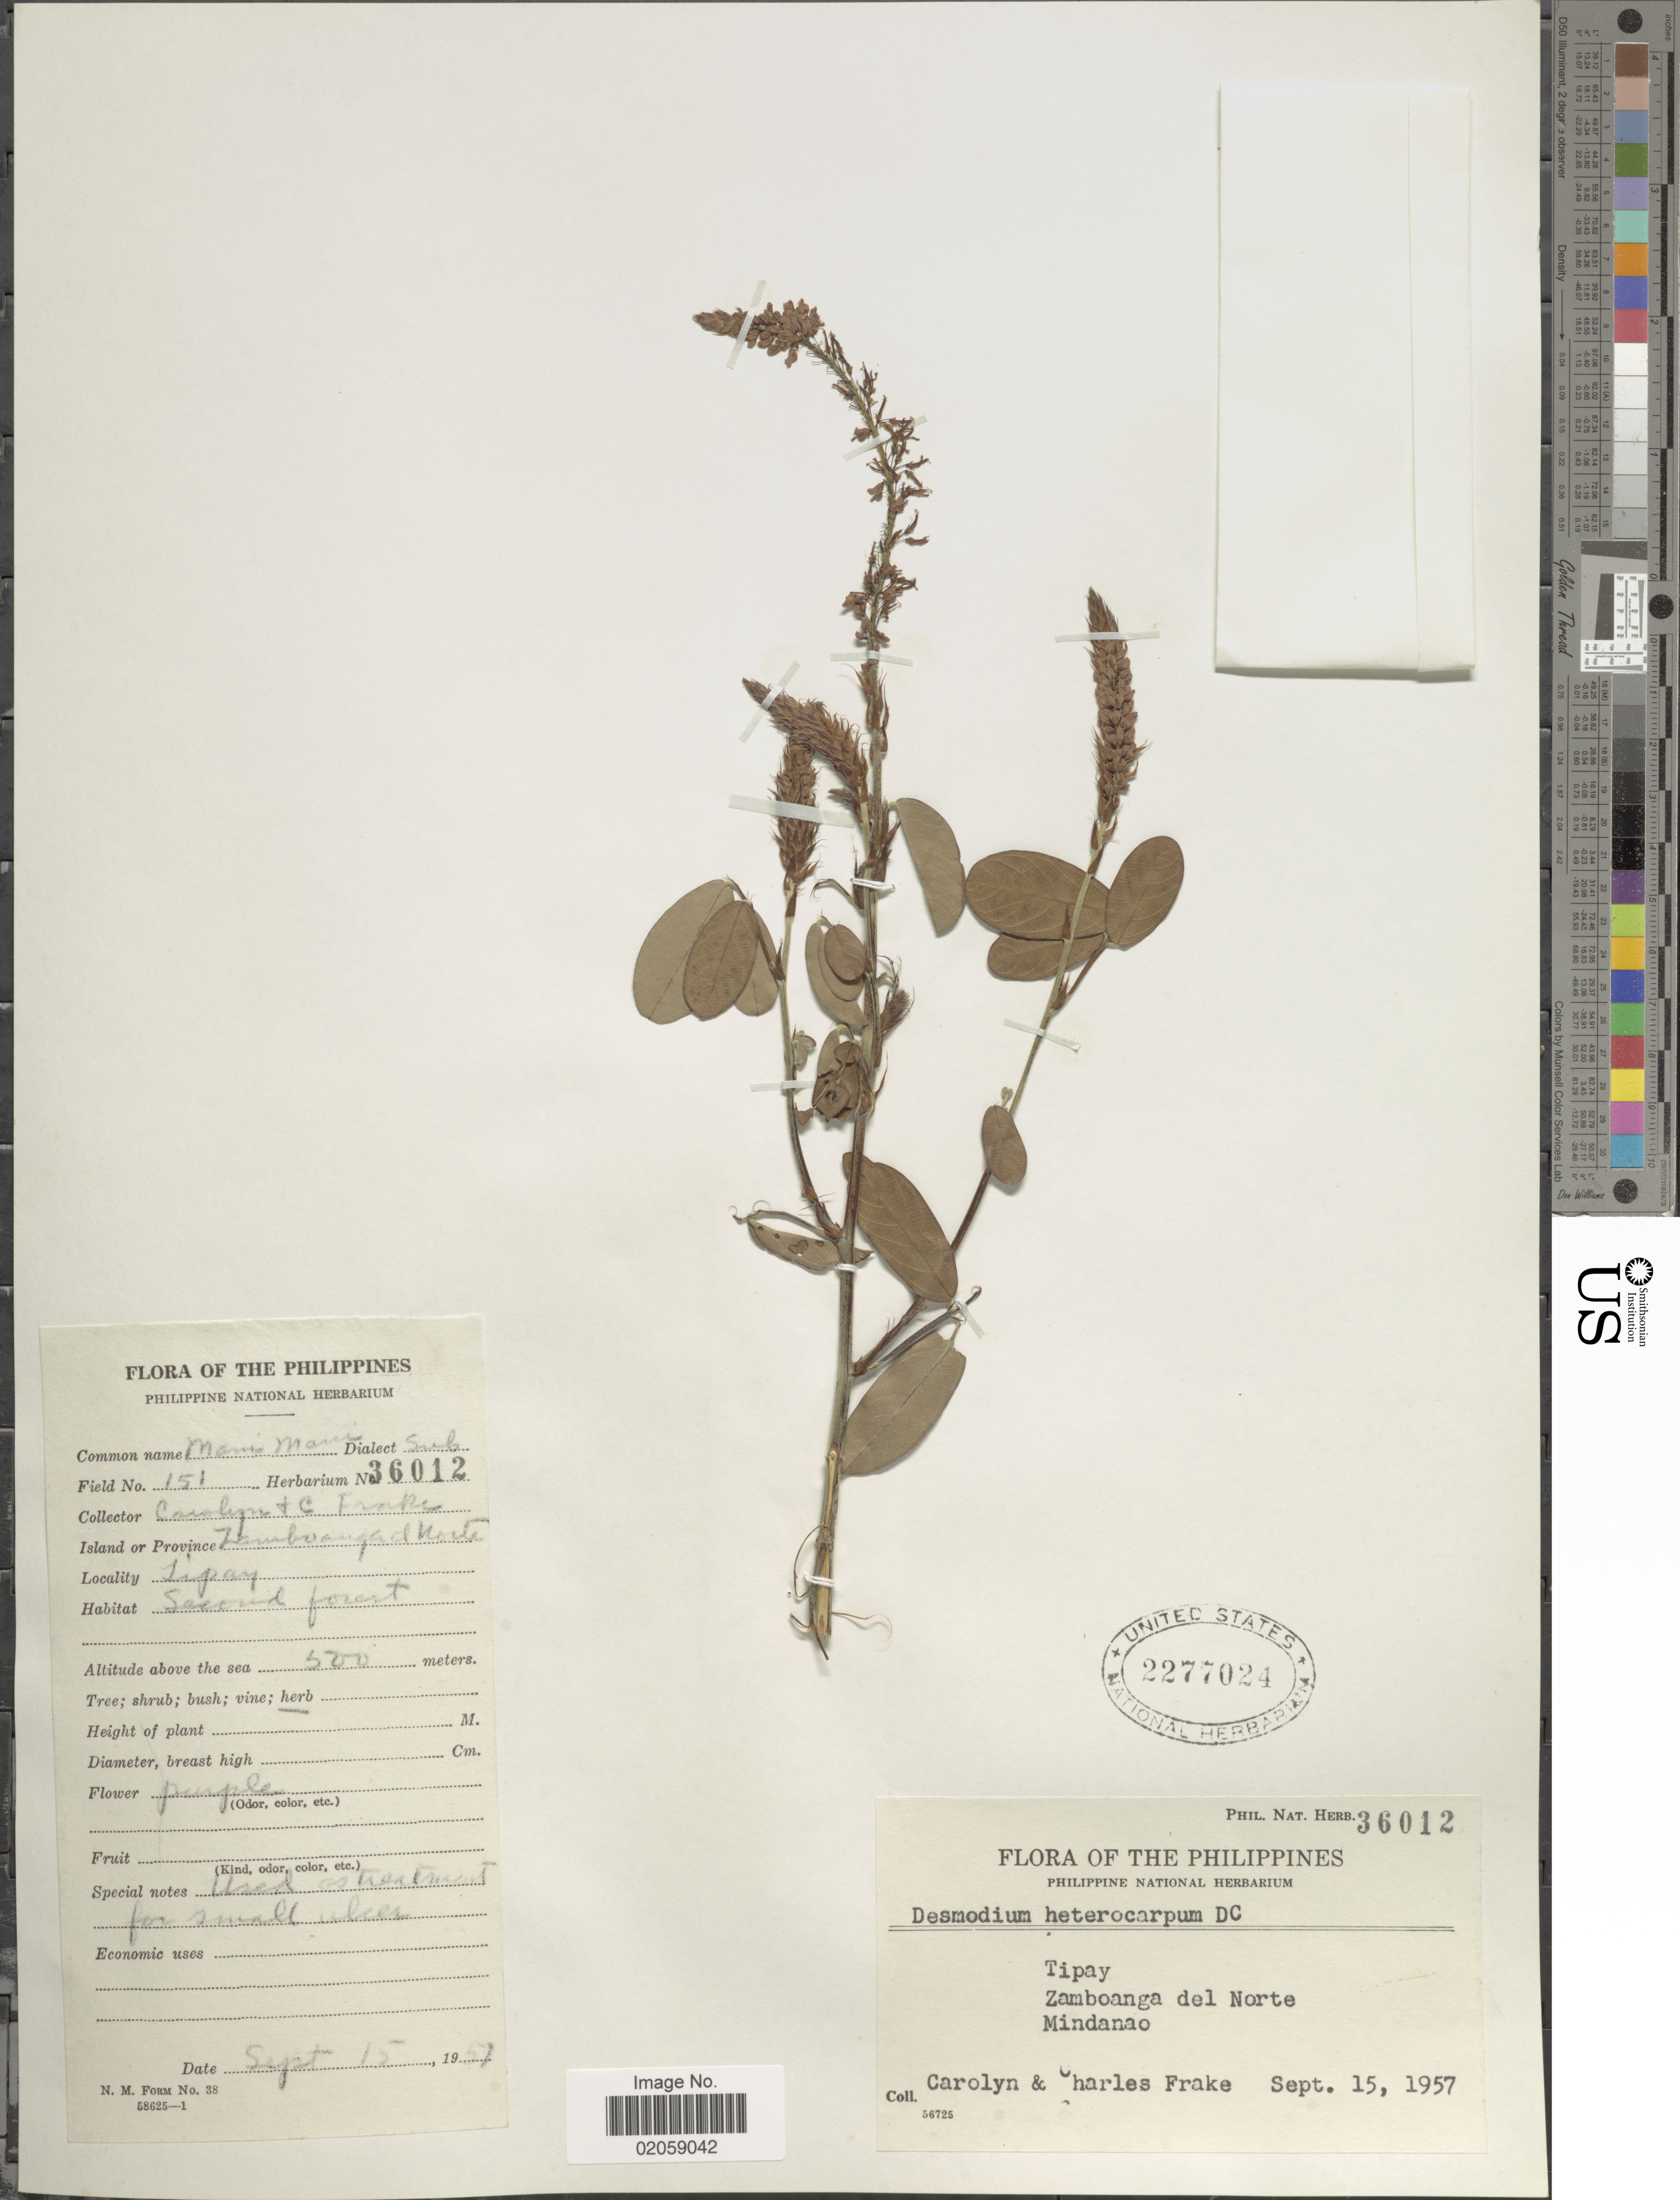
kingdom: Plantae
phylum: Tracheophyta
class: Magnoliopsida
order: Fabales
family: Fabaceae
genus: Grona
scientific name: Grona heterocarpos var. strigosa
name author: (Meeuwen) H. Ohashi & K. Ohashi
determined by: Strong, Mark T., (BOT), Smithsonian Institution - National Museum of Natural History (UNITED STATES)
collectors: C. M. Frake & C. O. Frake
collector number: Phil. Nat. Herb. 36012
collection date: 1957-09-15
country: Philippines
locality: Tipay. Zamboanga del Norte. Mindanao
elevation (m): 500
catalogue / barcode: US 2277024